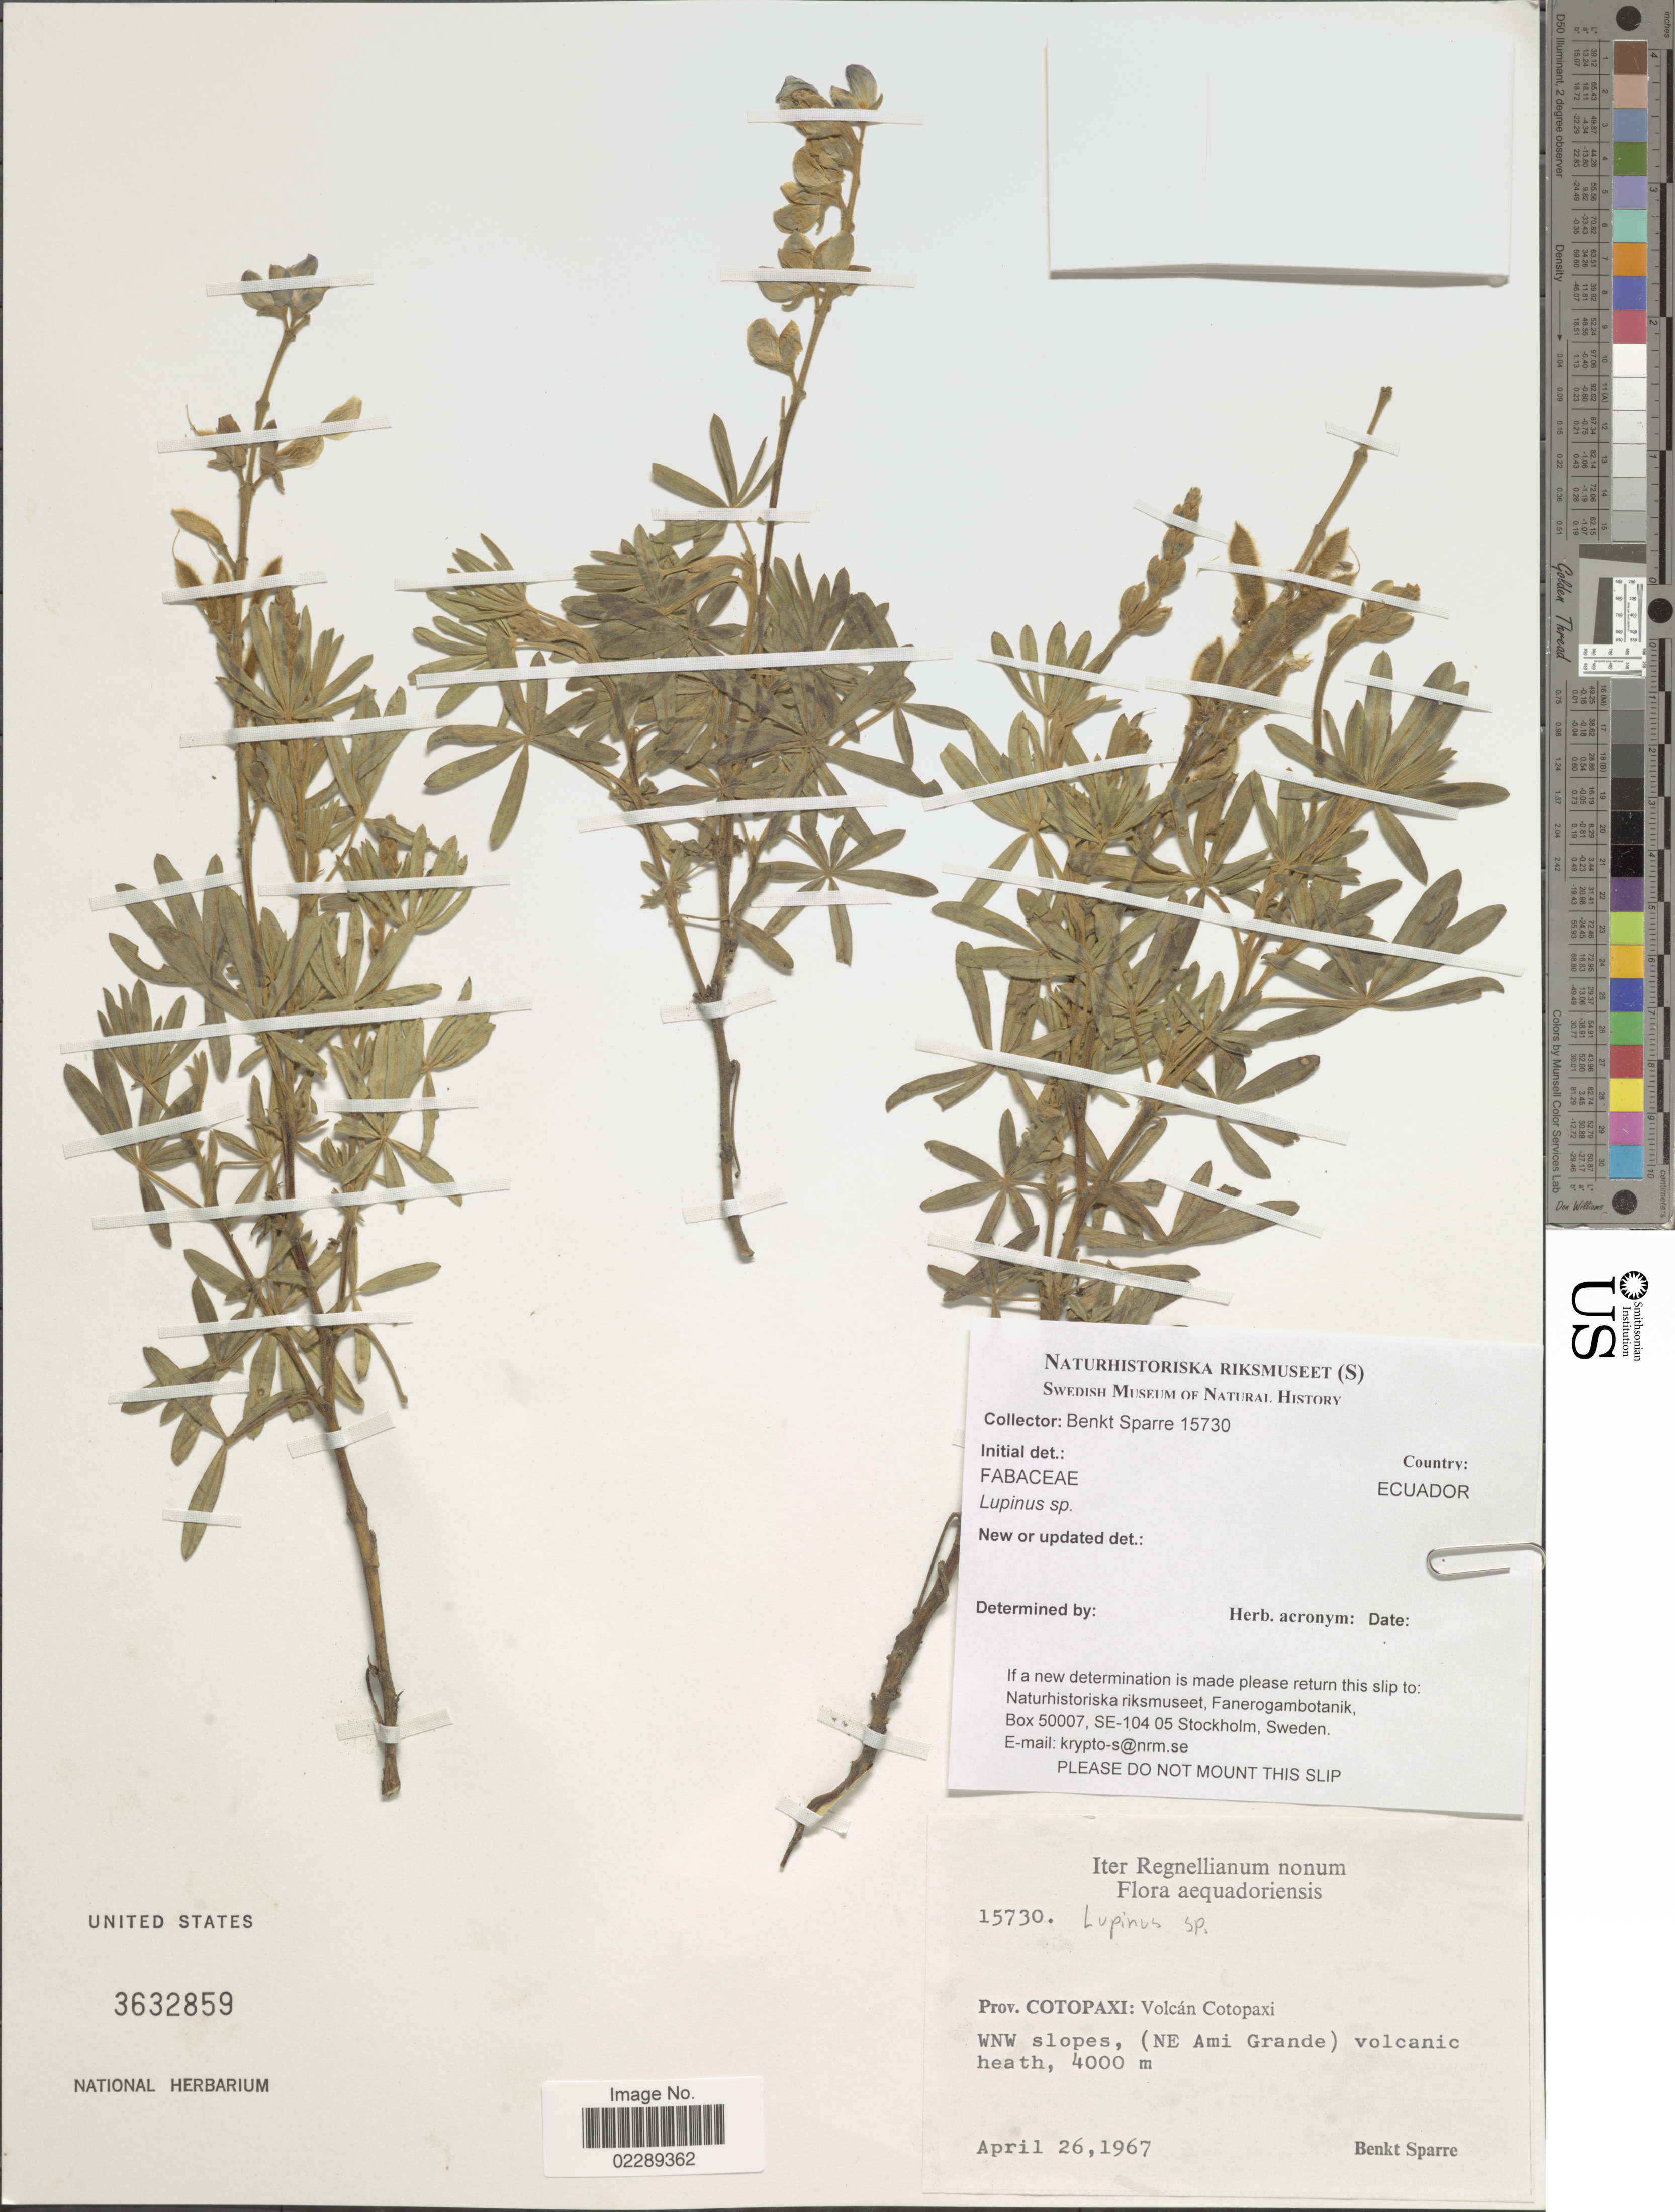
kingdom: Plantae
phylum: Tracheophyta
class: Magnoliopsida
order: Fabales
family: Fabaceae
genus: Lupinus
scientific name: Lupinus sp.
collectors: B. Sparre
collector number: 15730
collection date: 1967-04-26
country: Ecuador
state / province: Cotopaxi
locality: Prov. Cotopaxi: Volcán Cotopaxi. WNW slopes, (NE Ami Grande) volcanic heath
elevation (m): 4000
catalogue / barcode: US 3632859